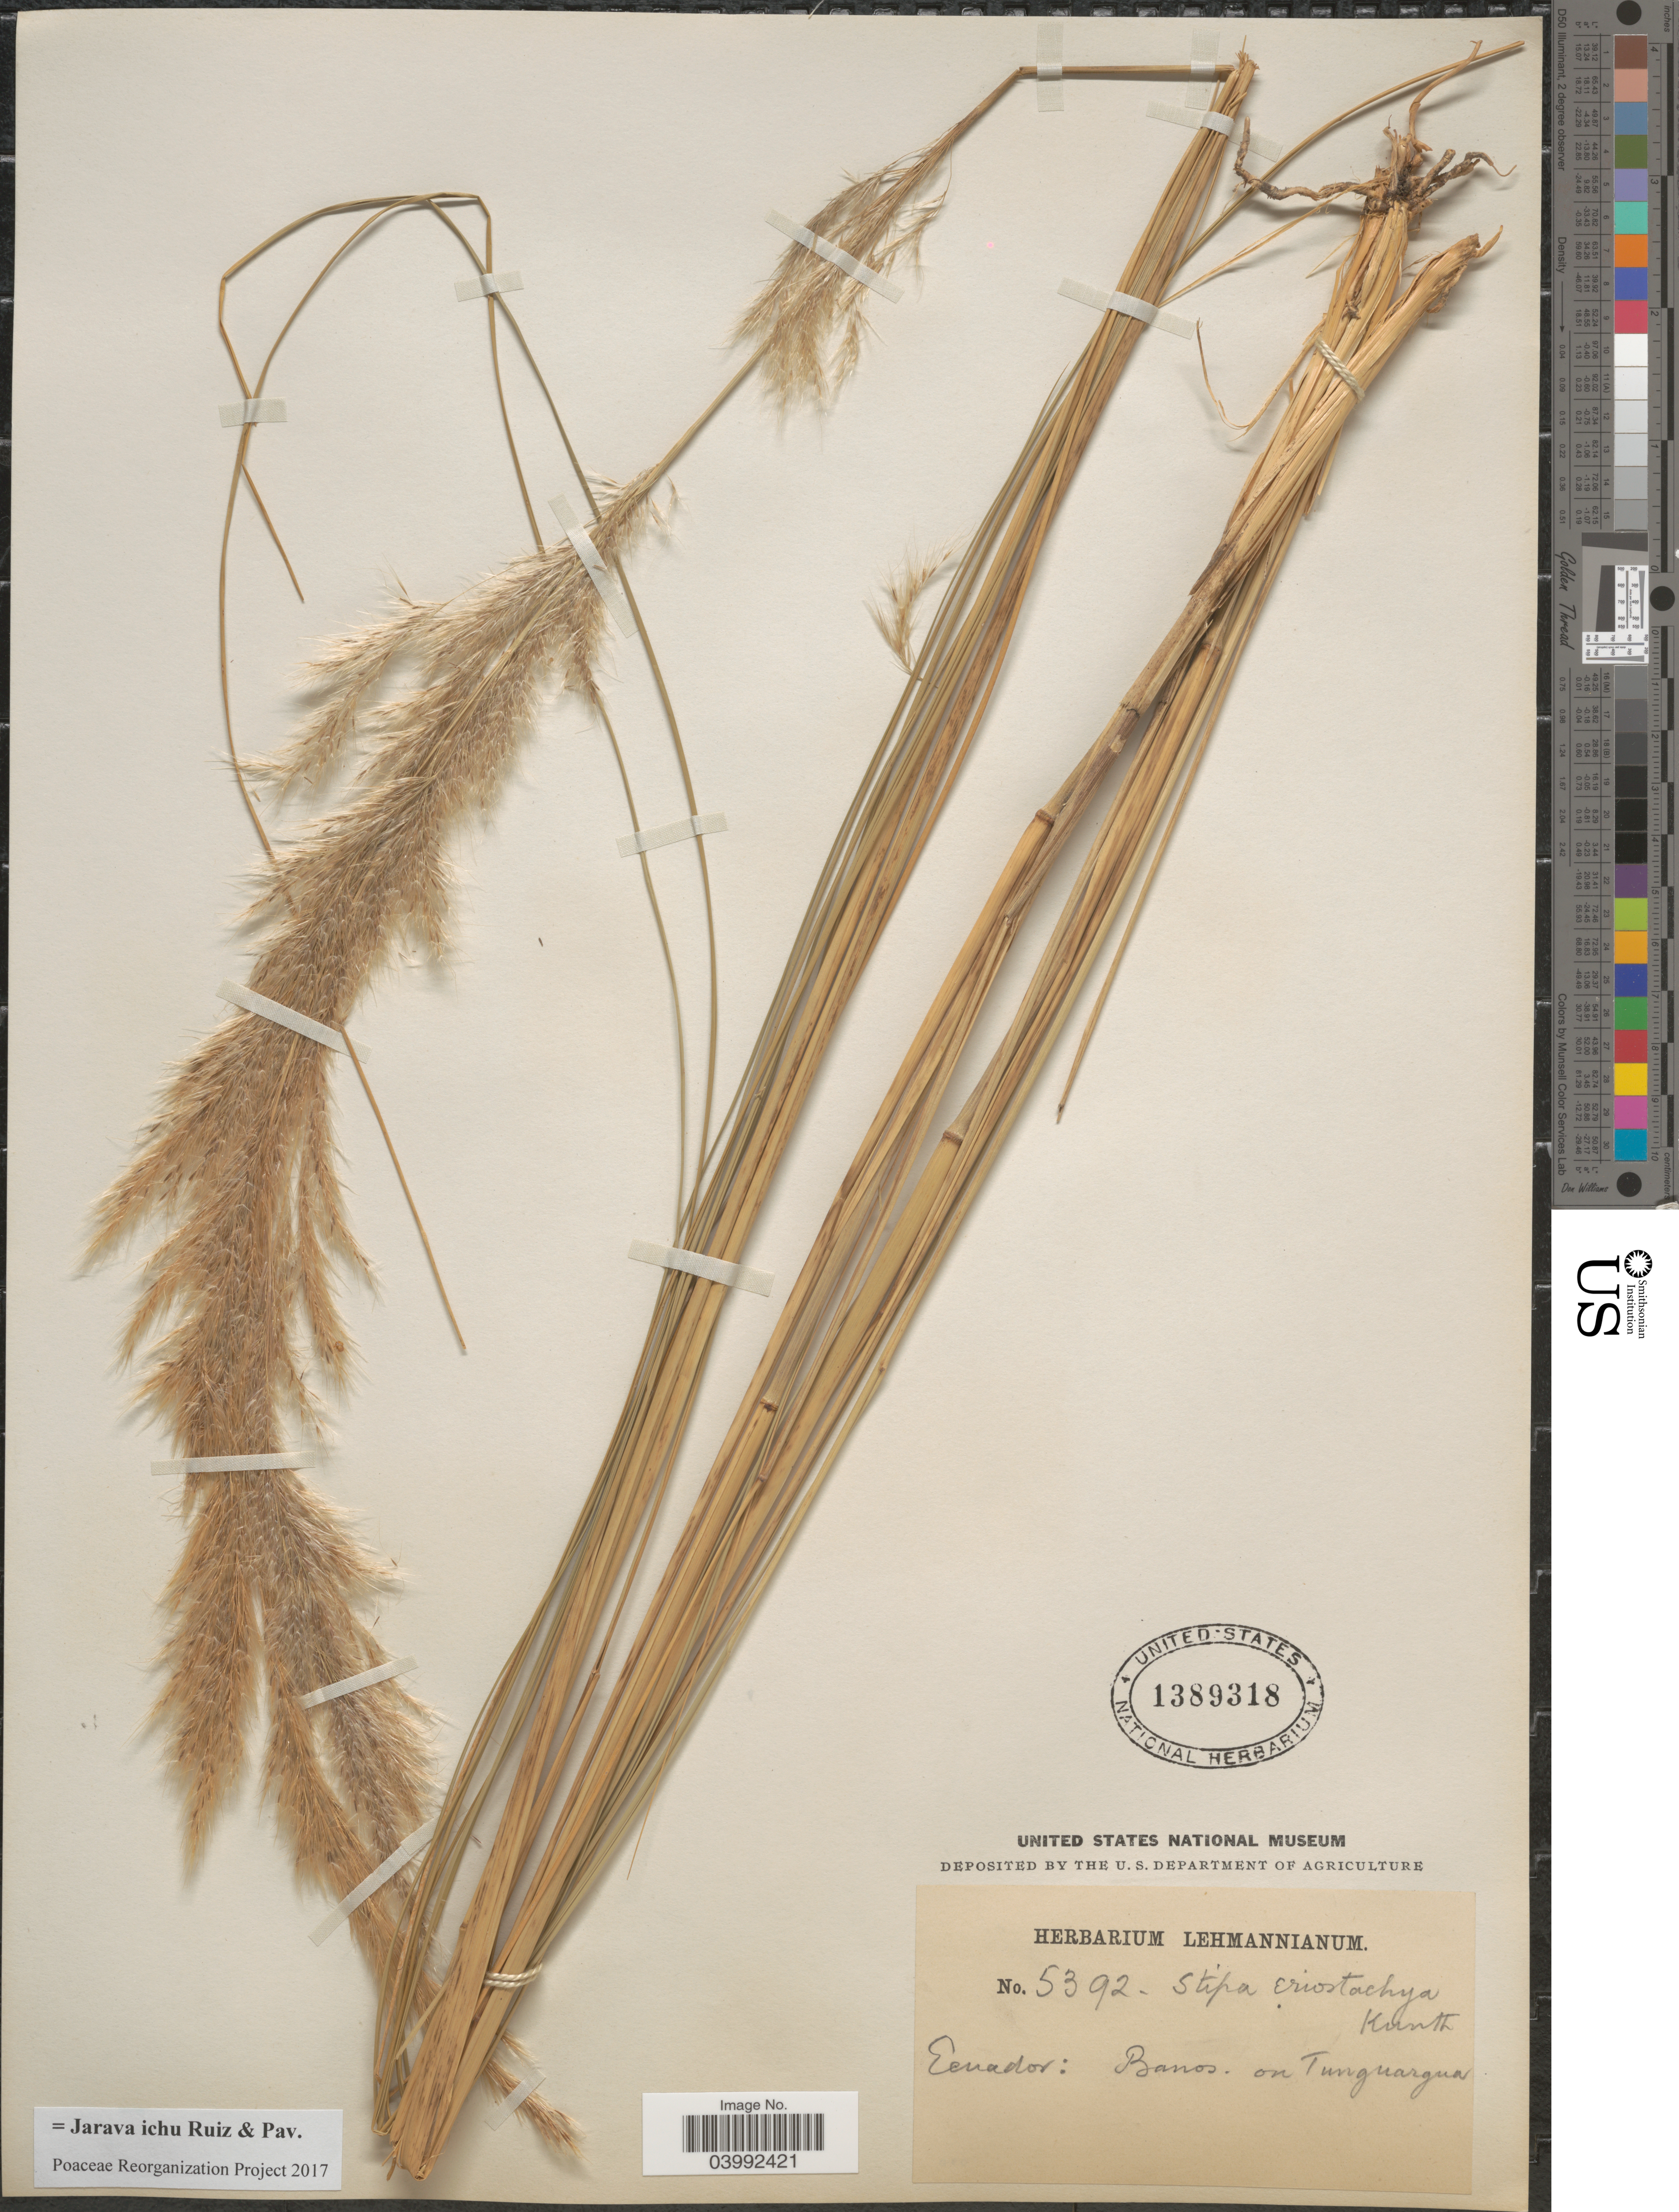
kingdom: Plantae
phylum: Tracheophyta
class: Liliopsida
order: Poales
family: Poaceae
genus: Jarava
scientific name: Jarava ichu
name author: Ruiz & Pav.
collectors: ex herb. Lehmann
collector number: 5392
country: Ecuador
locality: Banos on Tunguargua.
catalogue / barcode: US 1389318